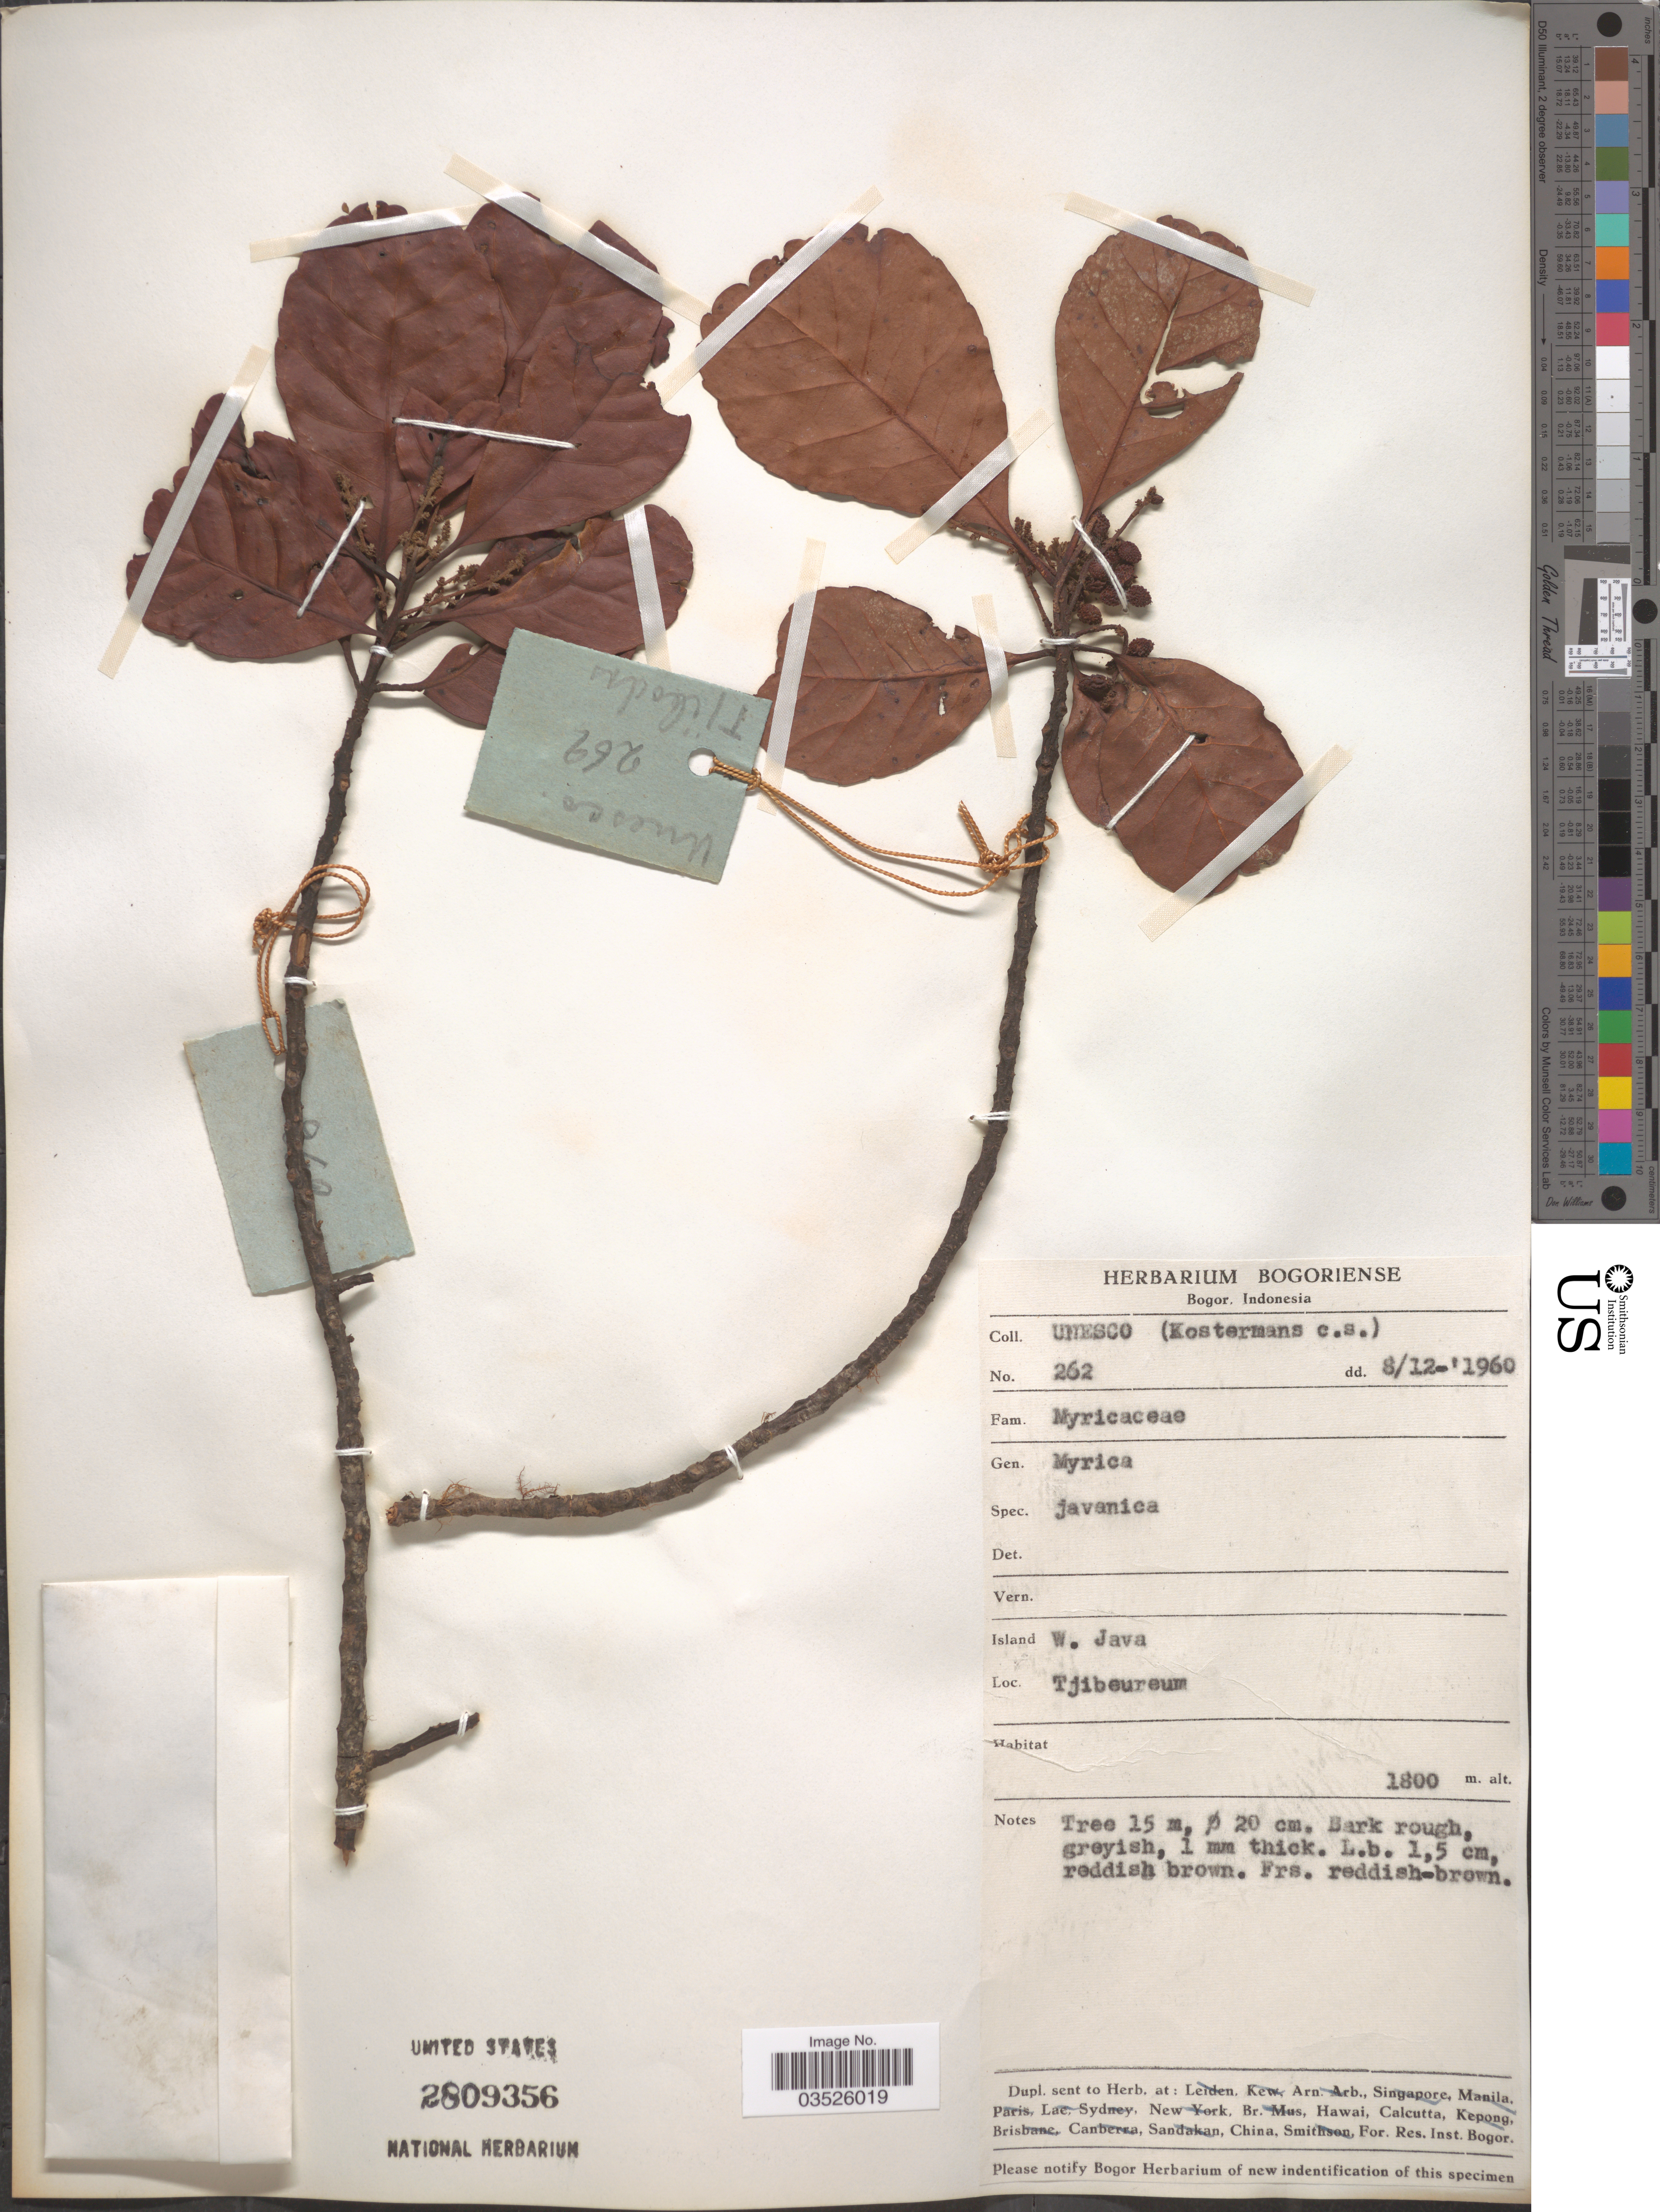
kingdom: Plantae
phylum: Tracheophyta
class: Magnoliopsida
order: Fagales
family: Myricaceae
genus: Morella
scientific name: Morella javanica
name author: (Blume) I.M. Turner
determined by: Strong, Mark T., (BOT), Smithsonian Institution - National Museum of Natural History (UNITED STATES)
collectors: Kostermans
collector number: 262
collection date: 1960-12-08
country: Indonesia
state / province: Java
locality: Insula W. Java. tjibeureum.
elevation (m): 1800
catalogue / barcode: US 2809356